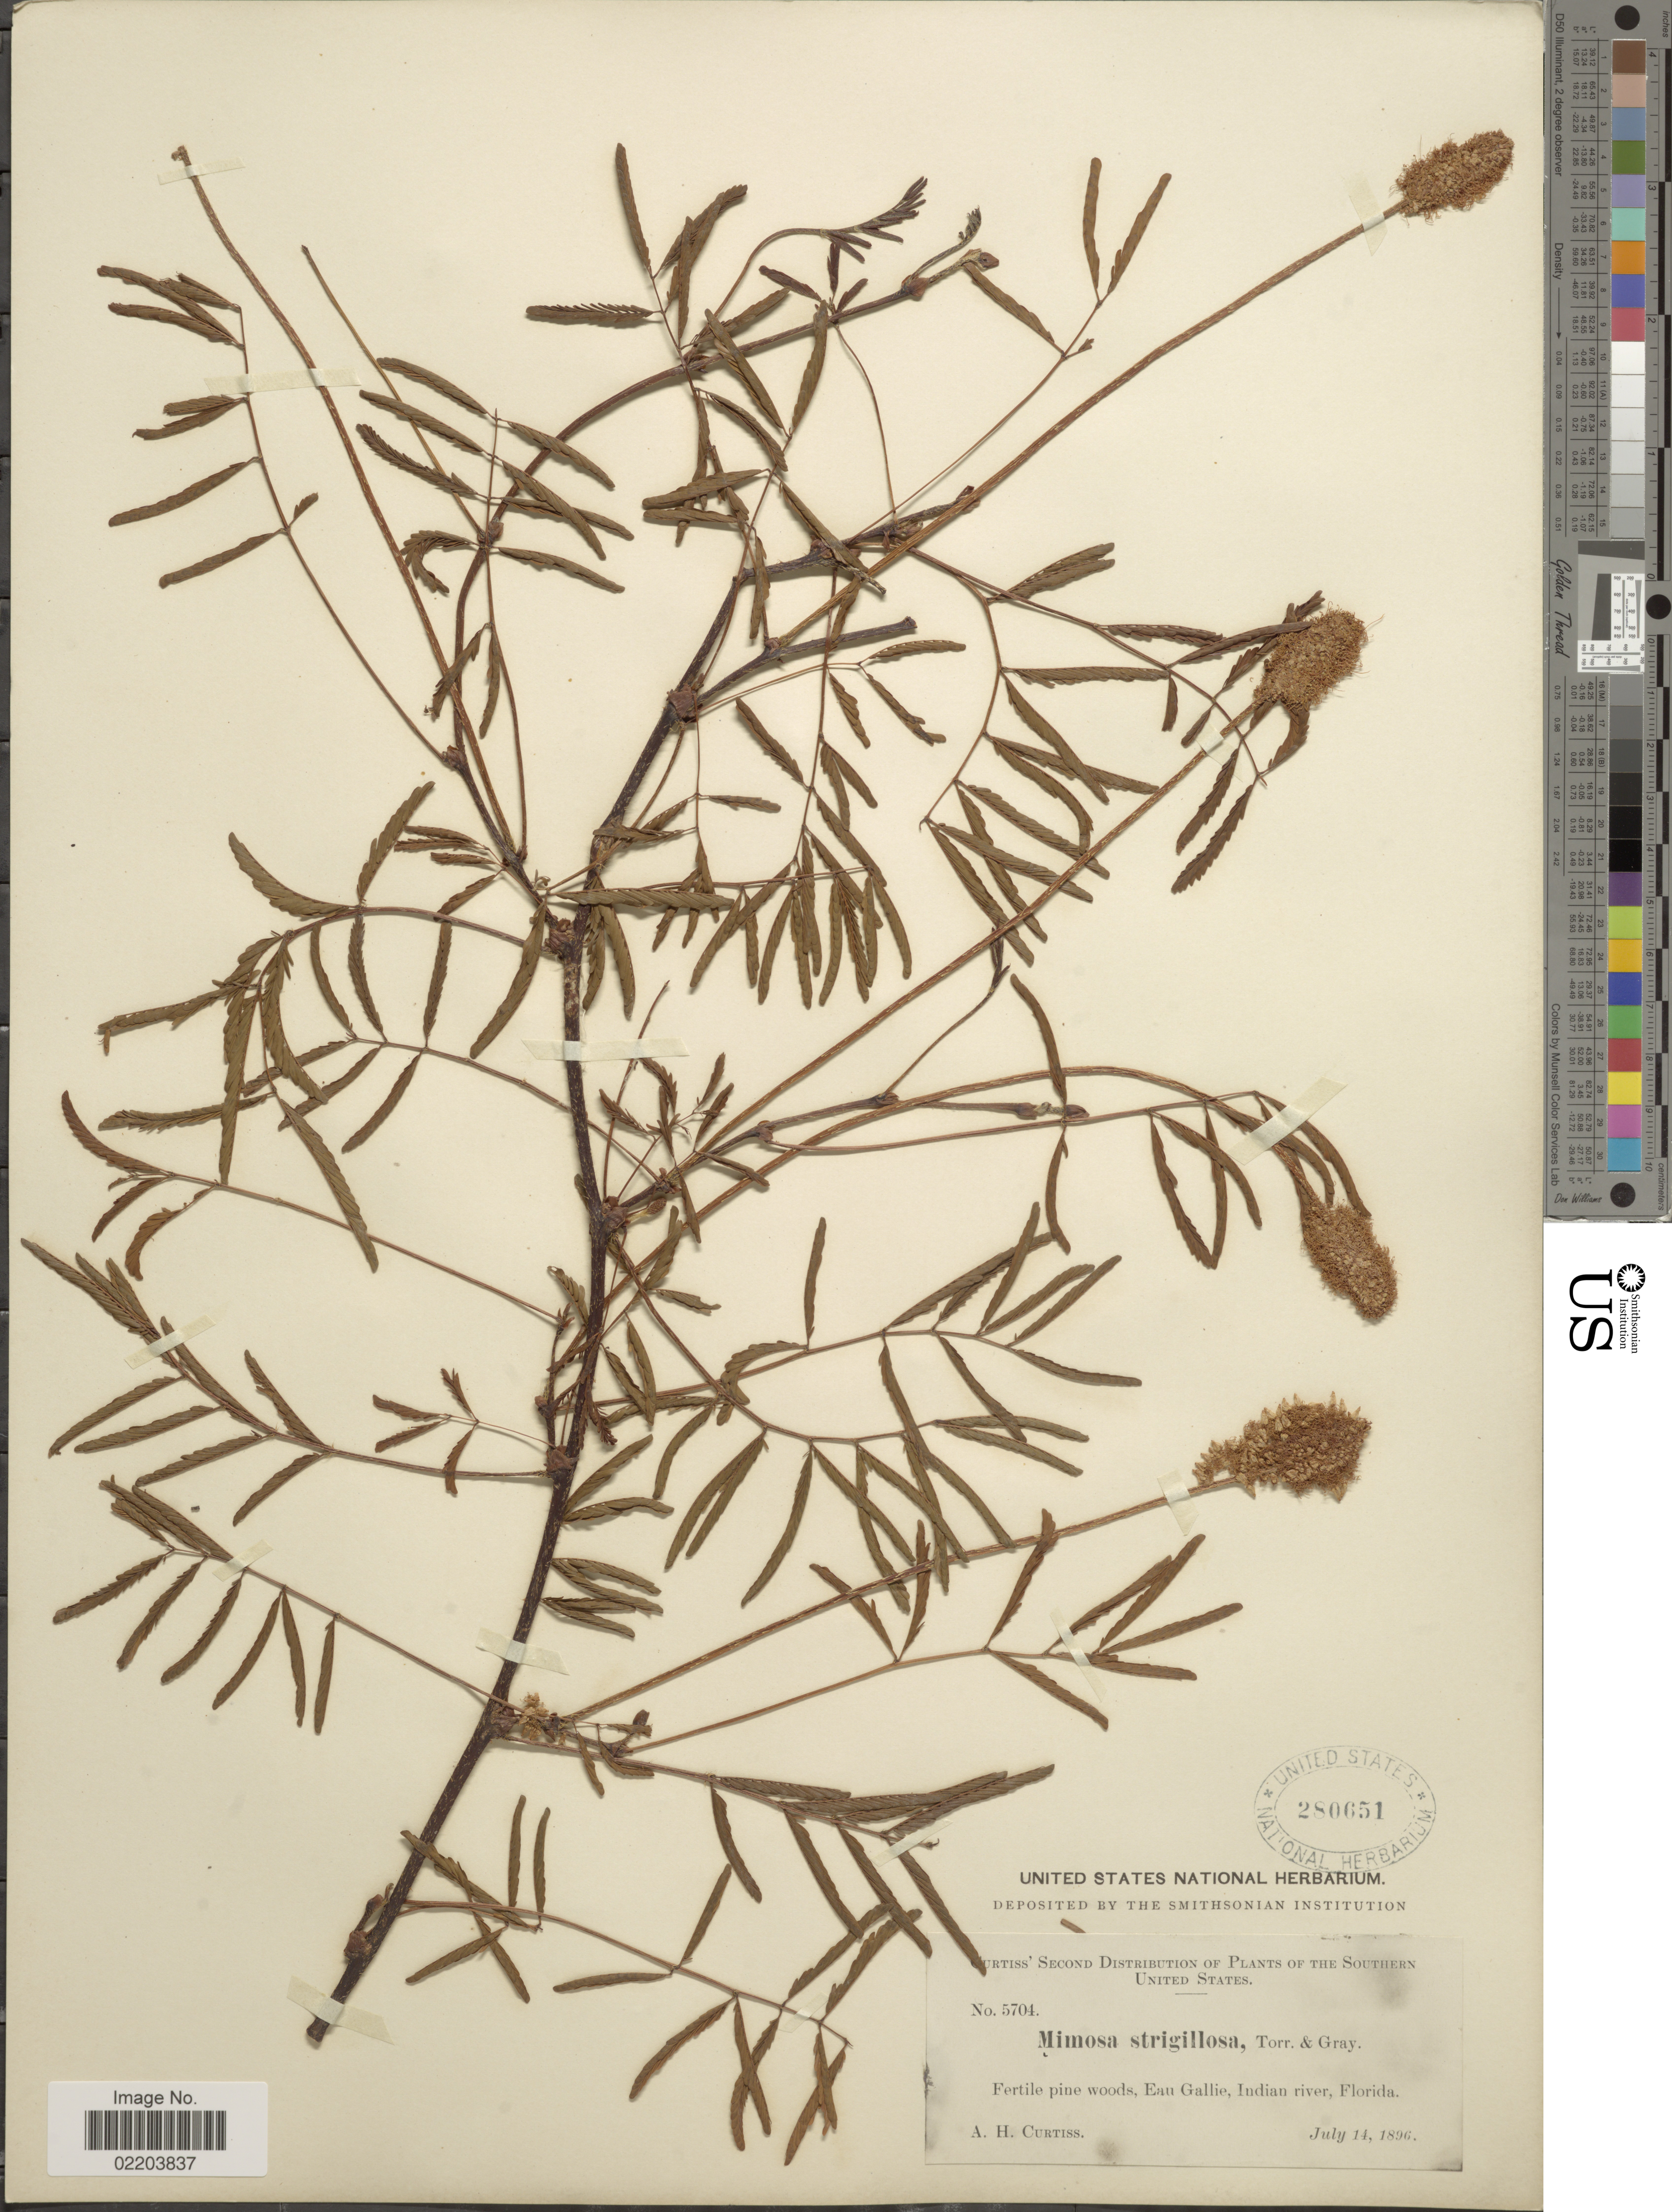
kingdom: Plantae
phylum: Tracheophyta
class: Magnoliopsida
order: Fabales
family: Fabaceae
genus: Mimosa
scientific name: Mimosa strigillosa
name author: Torr. & A. Gray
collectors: A. H. Curtiss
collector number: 5704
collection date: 1896-07-14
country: United States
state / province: Florida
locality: The Southern United States, Fertile pine woods, Eau Gallie, Indian river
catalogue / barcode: US 280651